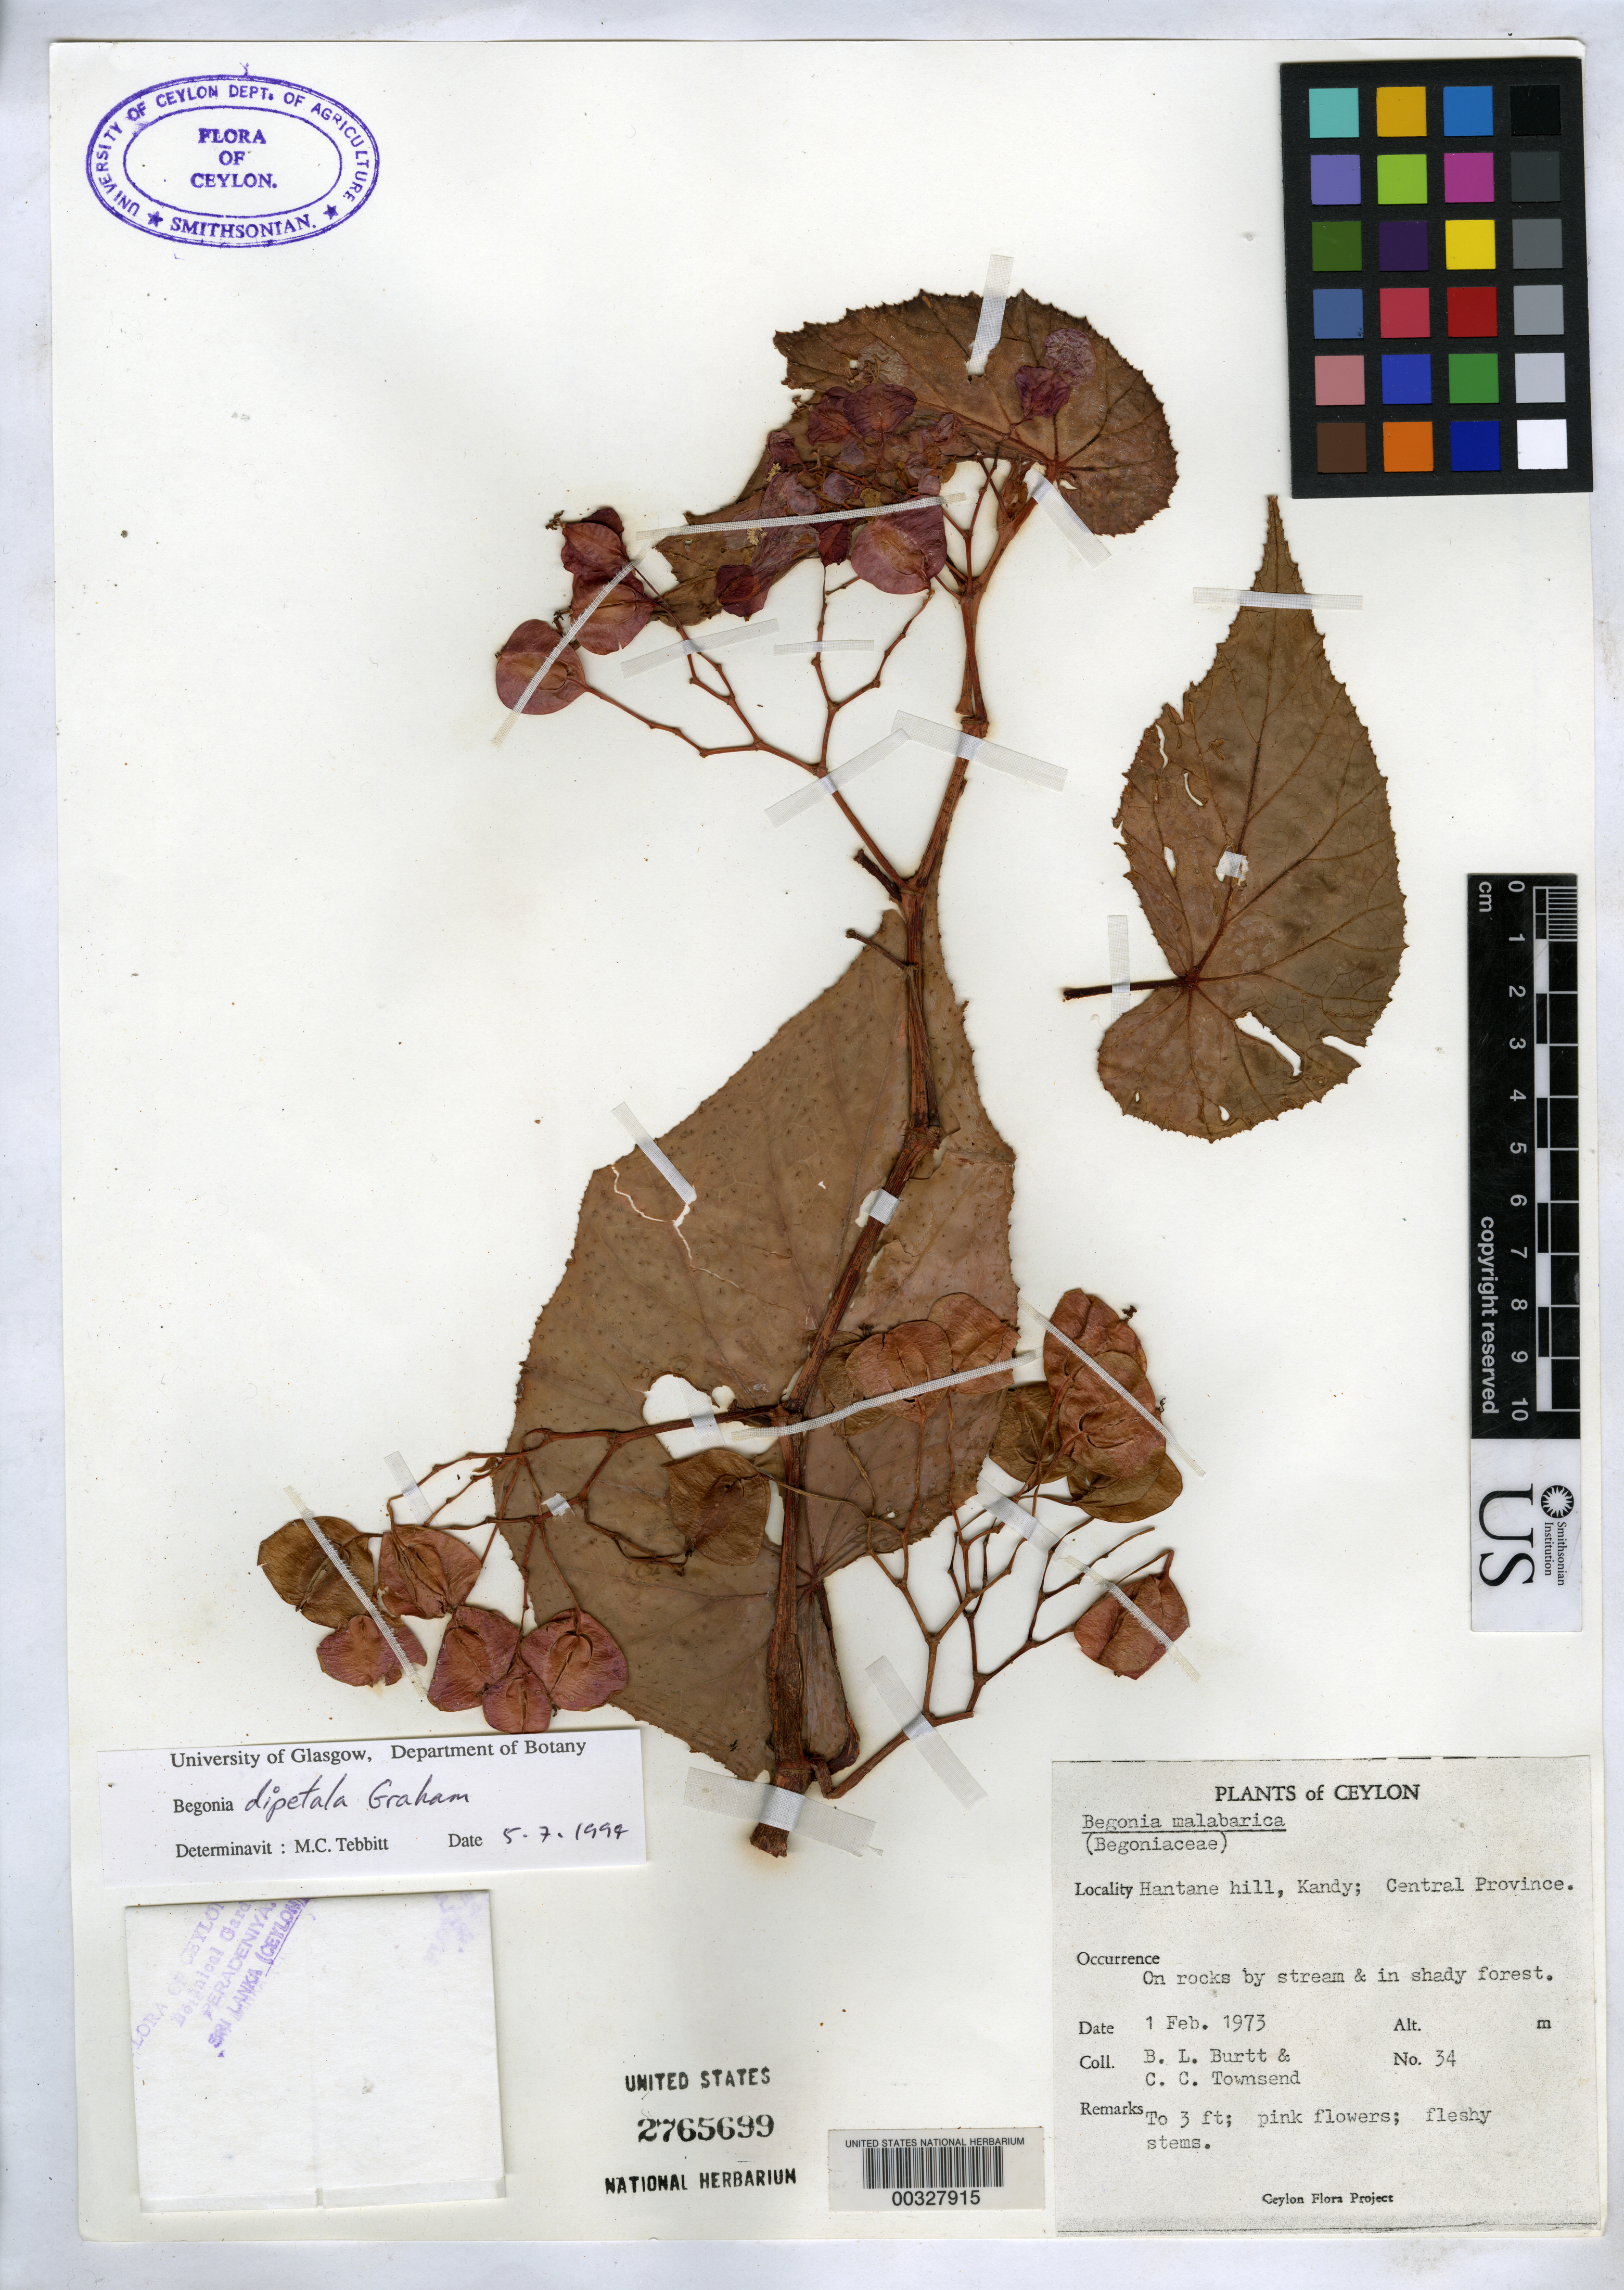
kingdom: Plantae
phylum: Tracheophyta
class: Magnoliopsida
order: Cucurbitales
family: Begoniaceae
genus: Begonia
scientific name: Begonia dipetala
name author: Graham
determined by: Tebbitt, M. C.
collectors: B. L. Burtt & C. C. Townsend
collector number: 34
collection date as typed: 01 Feb 1973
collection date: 1973-02-01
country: Sri Lanka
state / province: Central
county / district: Kandy Dist.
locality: Hantane hill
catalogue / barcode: US 2765699